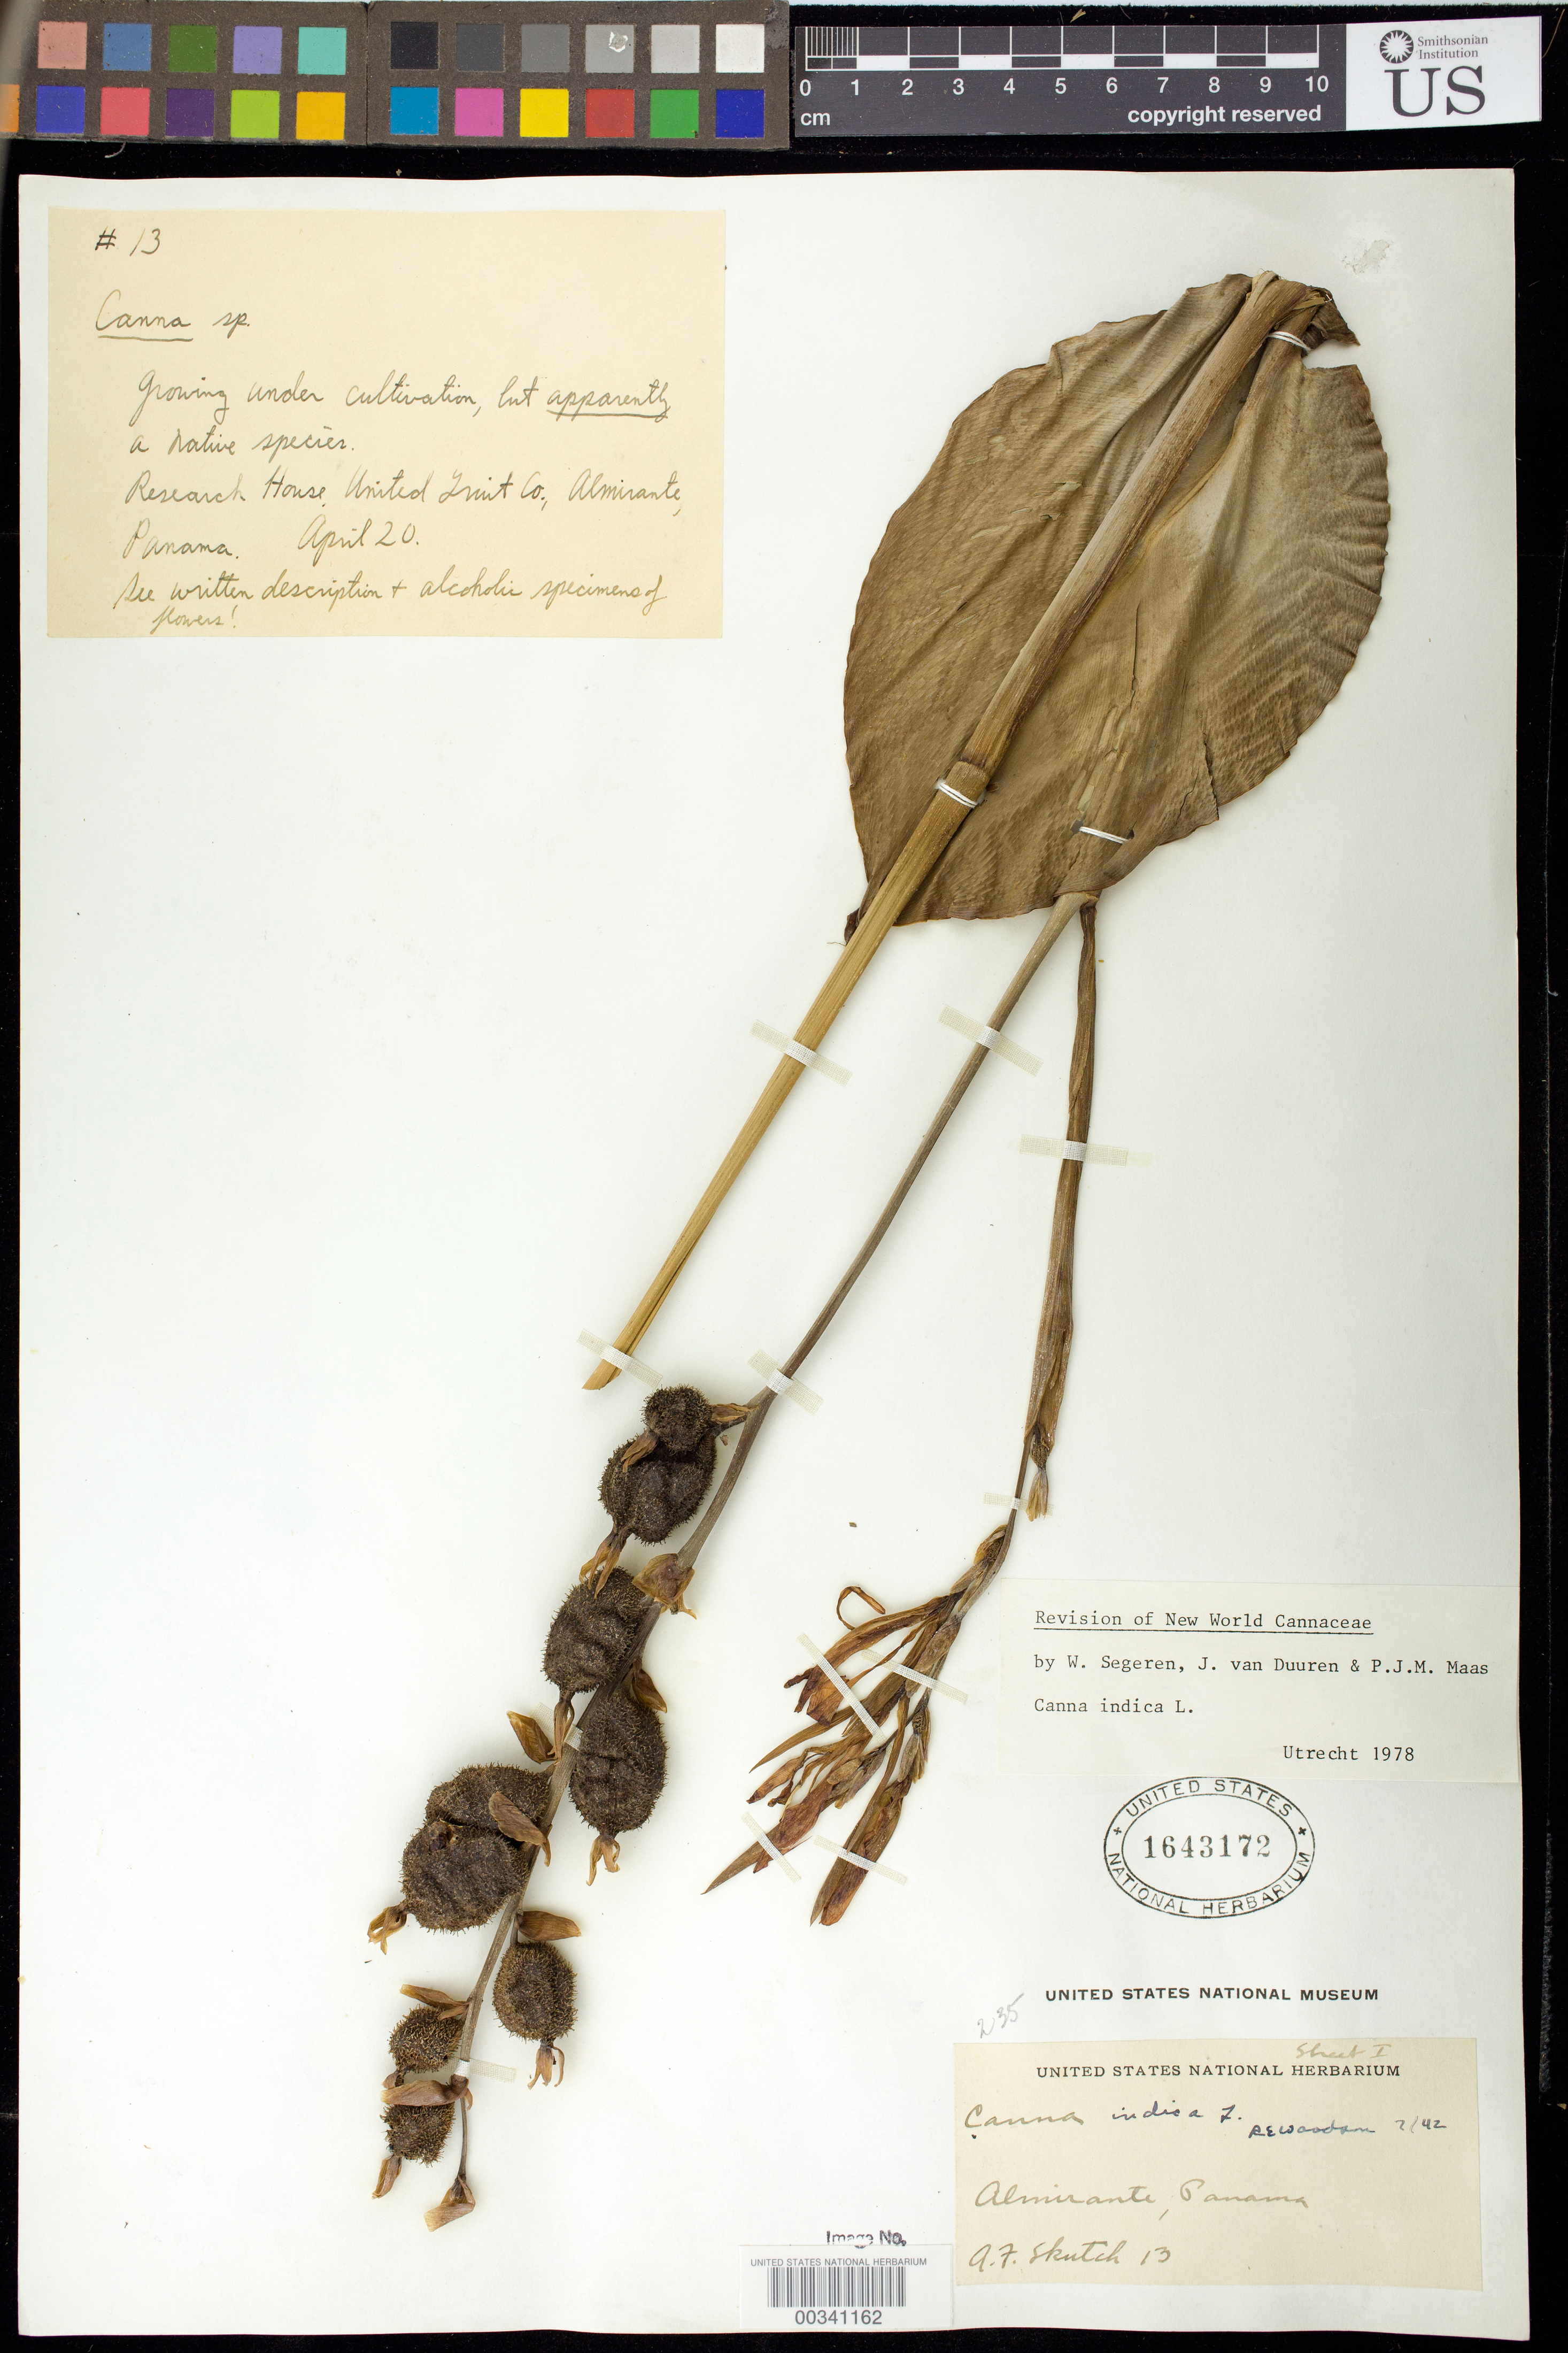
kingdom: Plantae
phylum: Tracheophyta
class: Liliopsida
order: Zingiberales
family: Cannaceae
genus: Canna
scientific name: Canna indica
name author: L.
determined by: Segeren, W.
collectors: A. F. Skutch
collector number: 13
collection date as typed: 20 Apr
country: Panama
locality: NW of Boquete towards Parque Nacional Volcan Baru.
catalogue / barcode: US 1643172